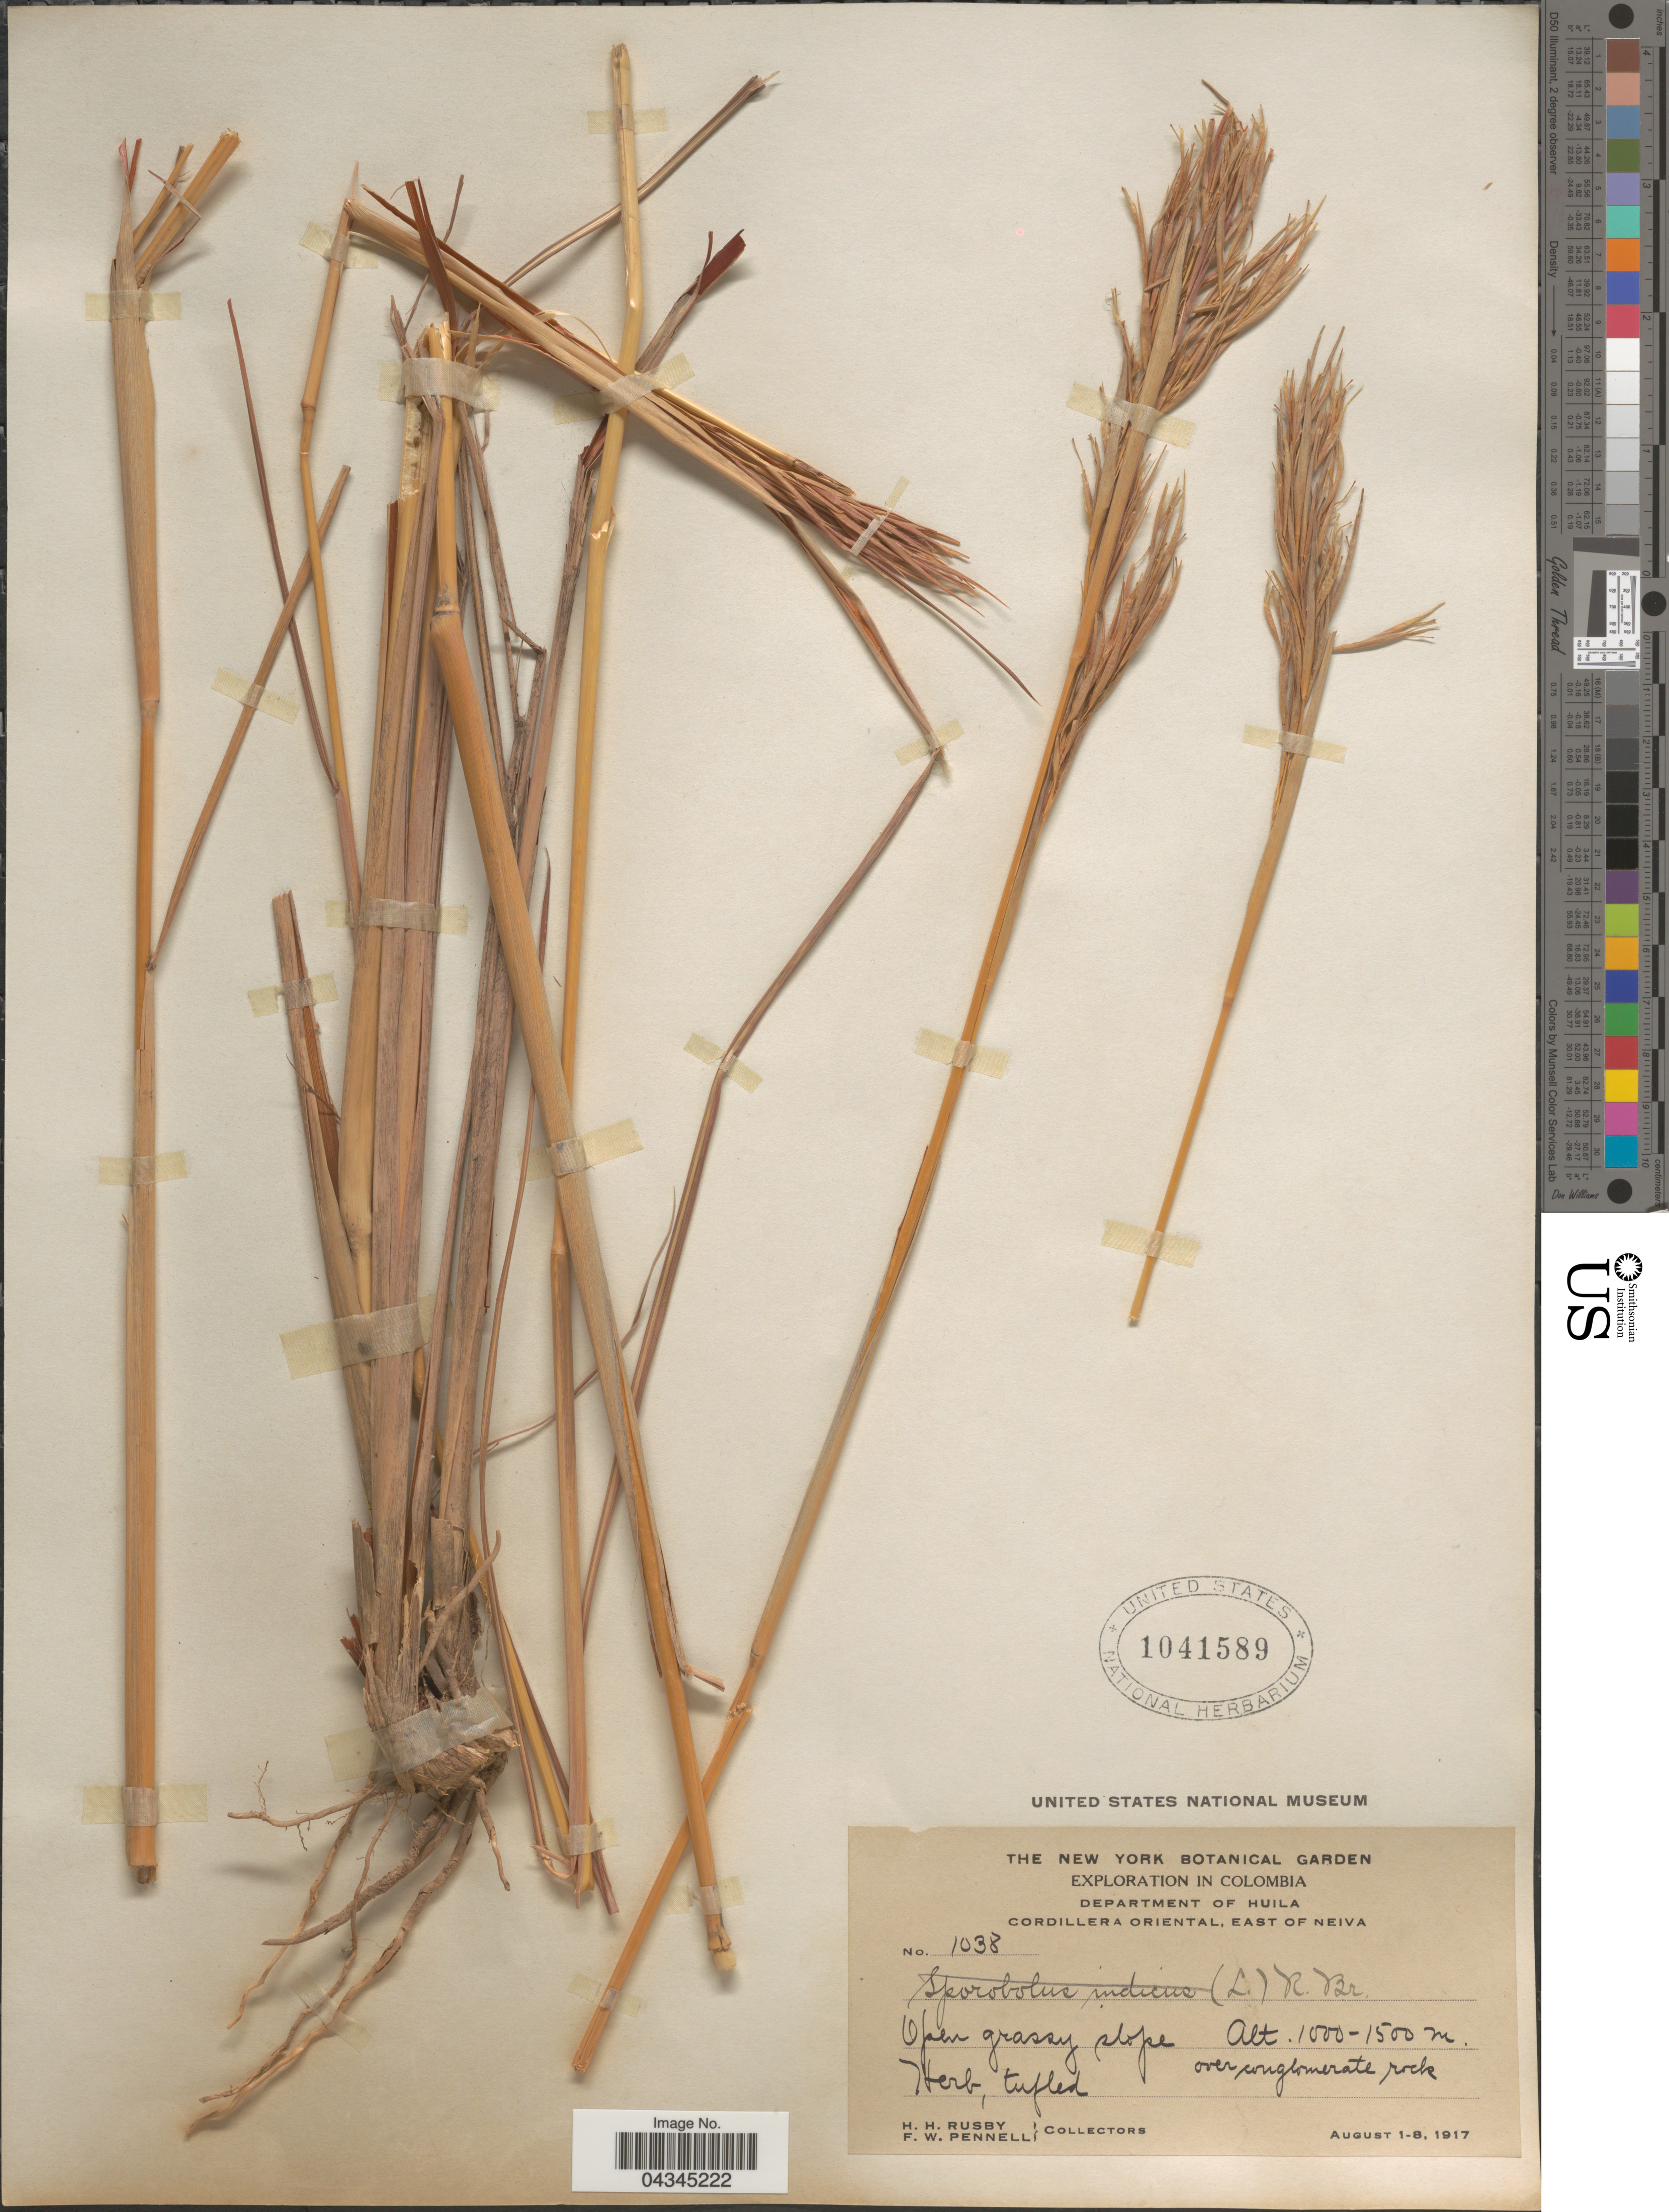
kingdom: Plantae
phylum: Tracheophyta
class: Liliopsida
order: Poales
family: Poaceae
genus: Andropogon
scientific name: Andropogon bicornis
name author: L.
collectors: H. H. Rusby & F. W. Pennell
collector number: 1038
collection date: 1917-08-01/1917-08-08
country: Colombia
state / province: Huila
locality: Exploration in Colombia. Department of Huila. Cordillera Oriental, East of Neiva. Open grassy slope.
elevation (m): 1000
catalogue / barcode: US 1041589